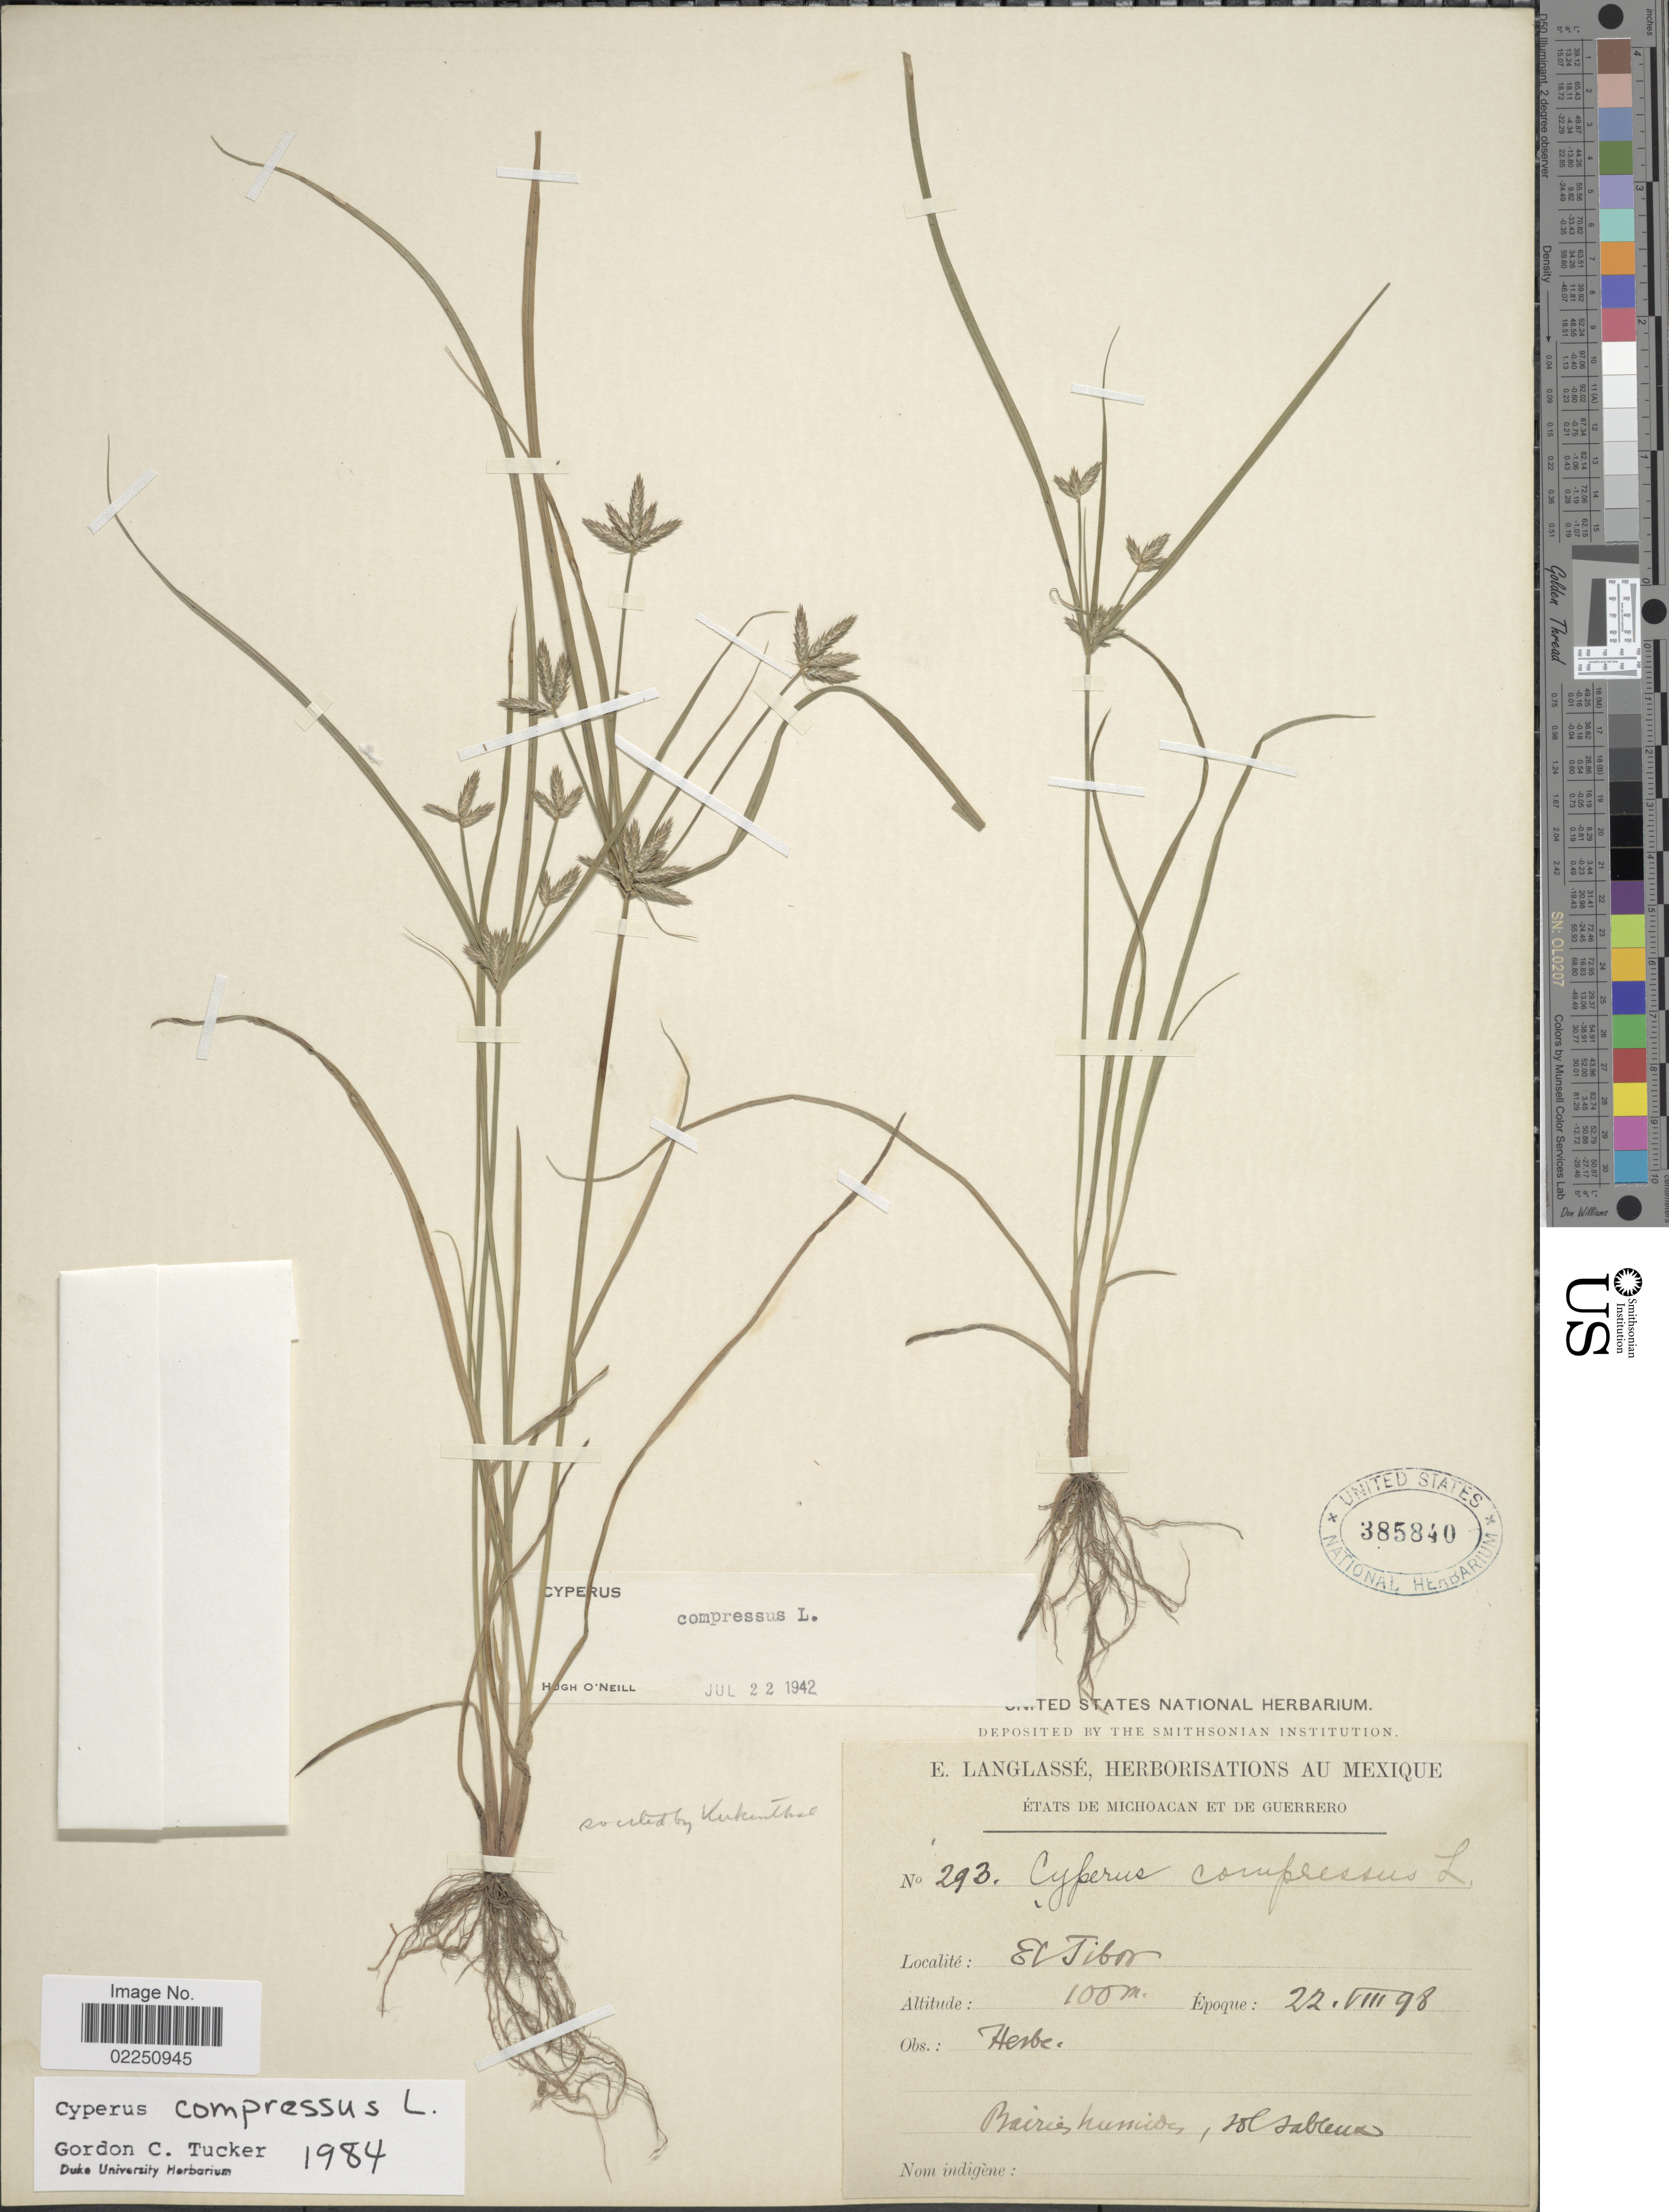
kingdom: Plantae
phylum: Tracheophyta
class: Liliopsida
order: Poales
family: Cyperaceae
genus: Cyperus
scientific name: Cyperus compressus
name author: L.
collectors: E. Langlassé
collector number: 293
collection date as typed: Transcribed d/m/y: 22/8/98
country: Mexico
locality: Mexique. Etats de Michoacan et de Guerrero. El Tibor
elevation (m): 100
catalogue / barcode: US 385840